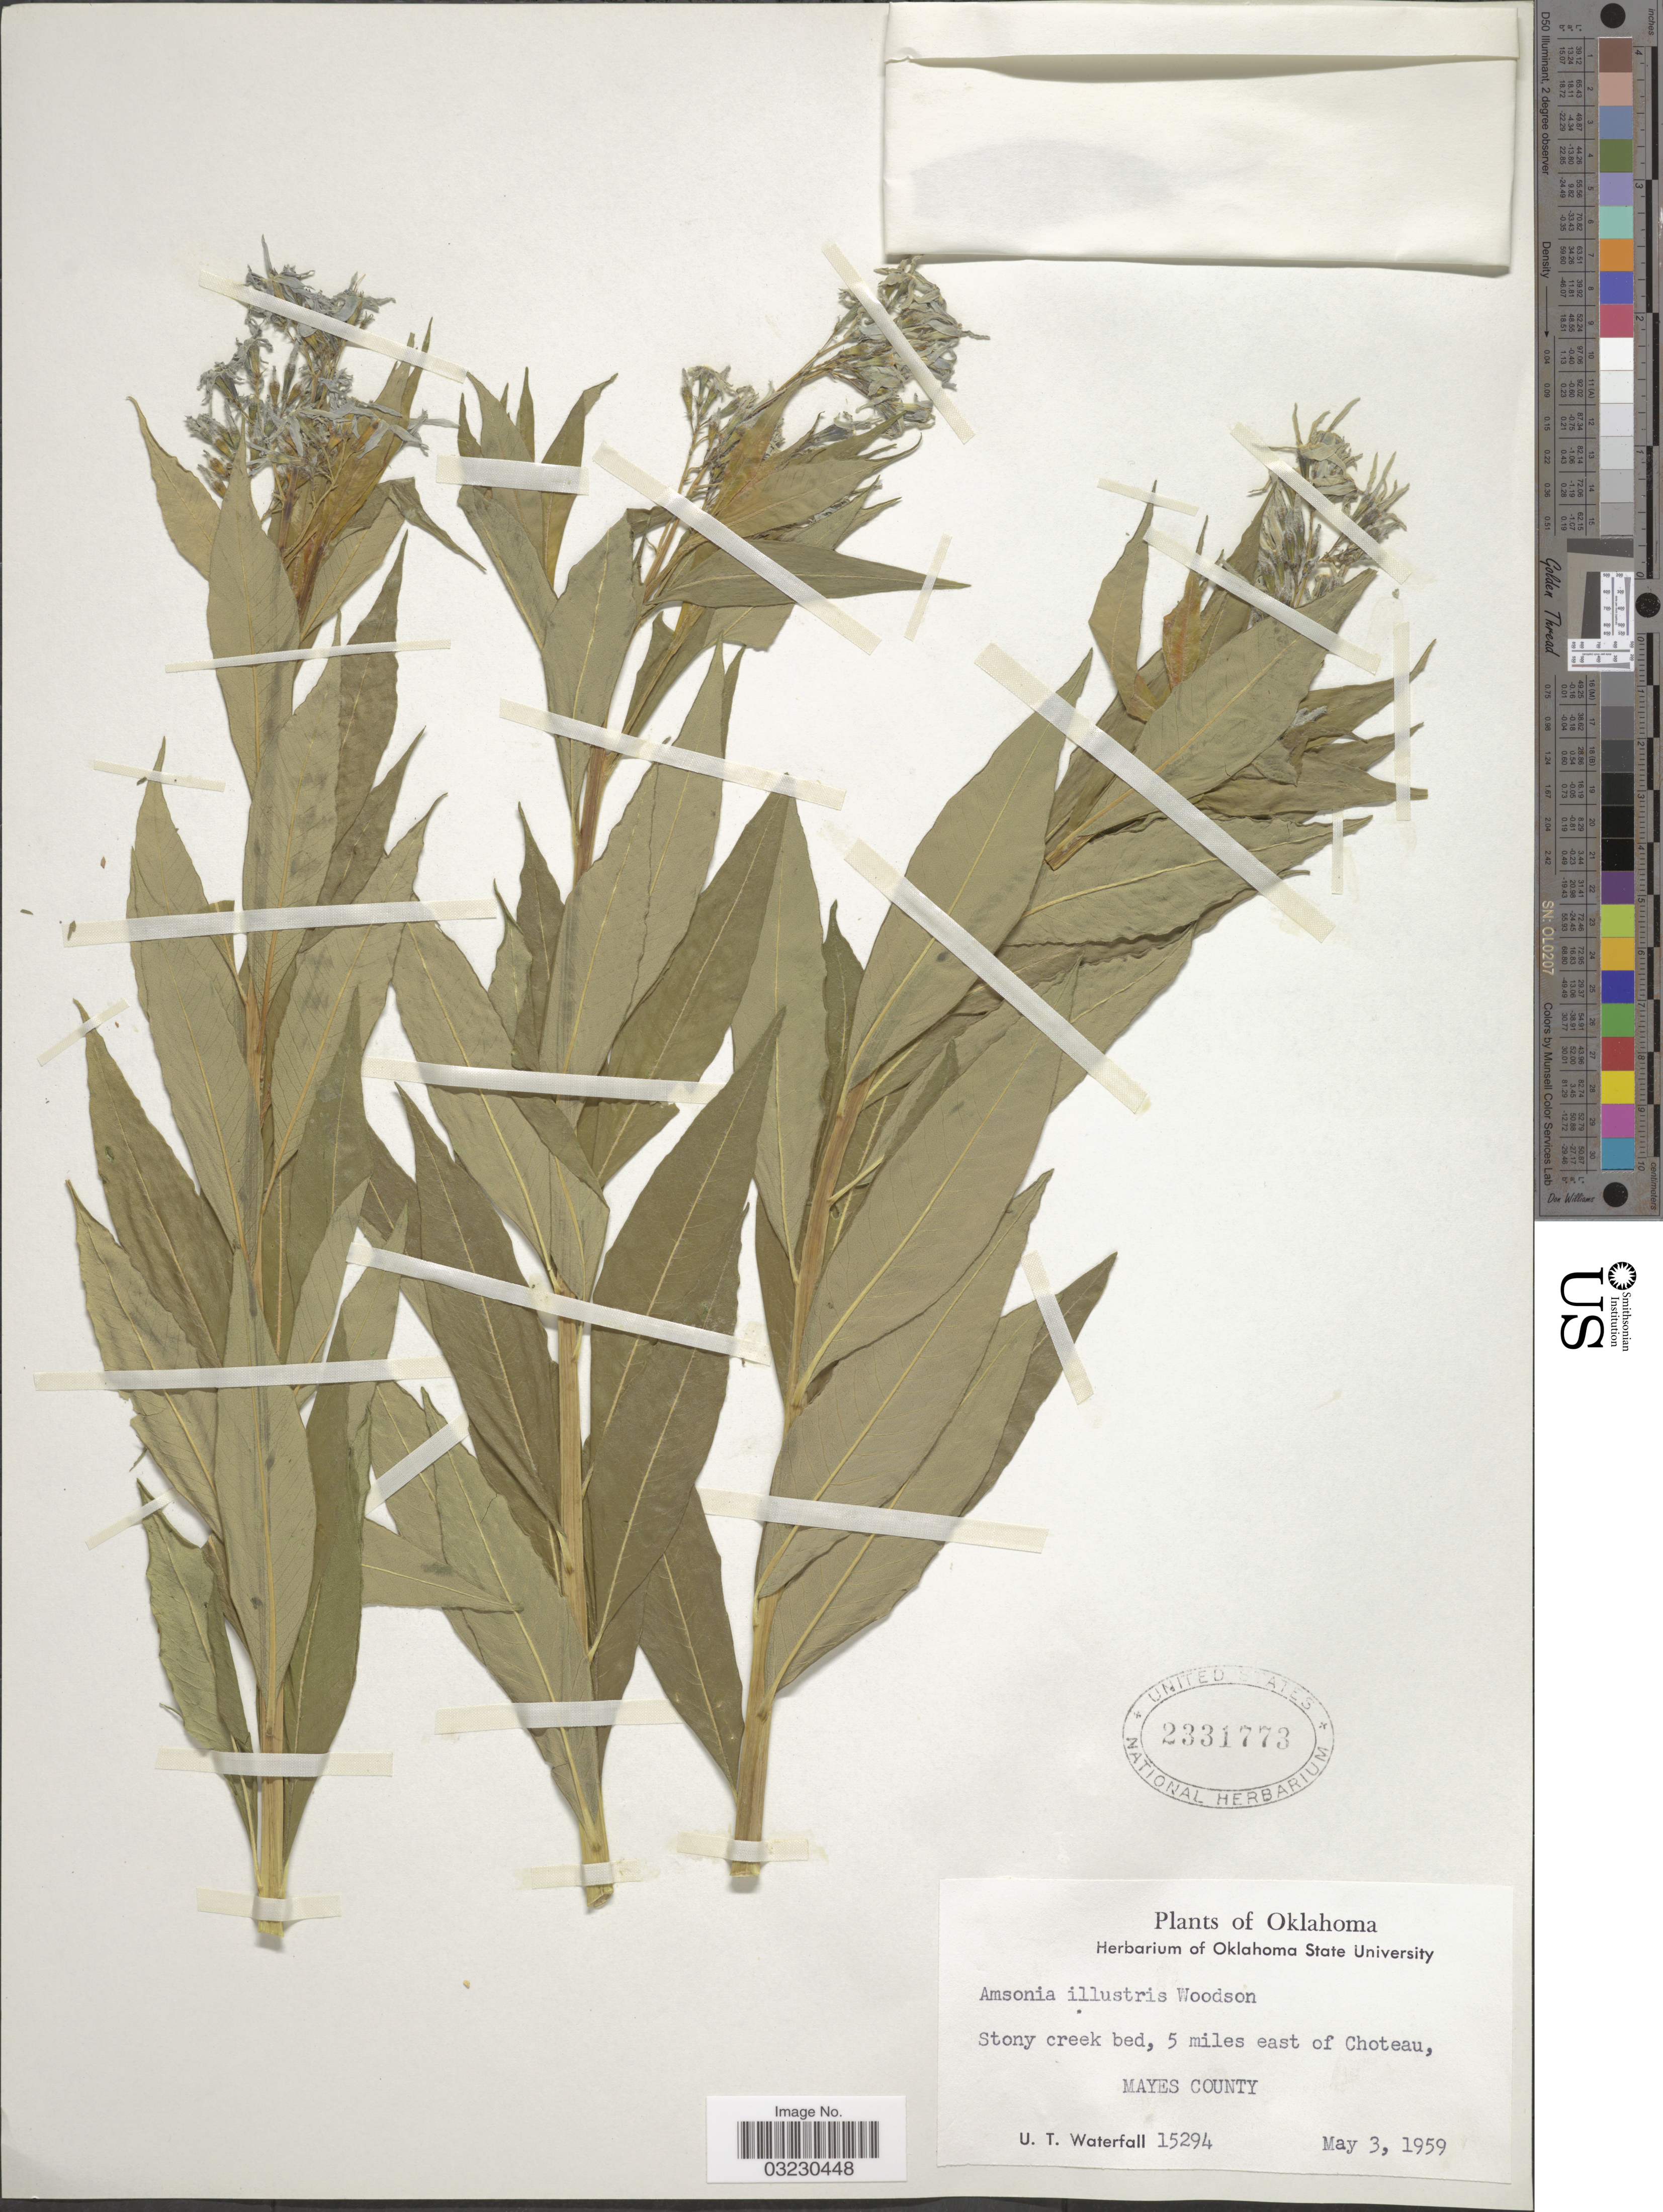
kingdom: Plantae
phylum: Tracheophyta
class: Magnoliopsida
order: Gentianales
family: Apocynaceae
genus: Amsonia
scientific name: Amsonia illustris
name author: Woodson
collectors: U. T. Waterfall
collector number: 15294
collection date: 1959-05-03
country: United States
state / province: Oklahoma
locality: Stony creek bed, 5 miles east of Choteau, Mayes County.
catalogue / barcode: US 2331773